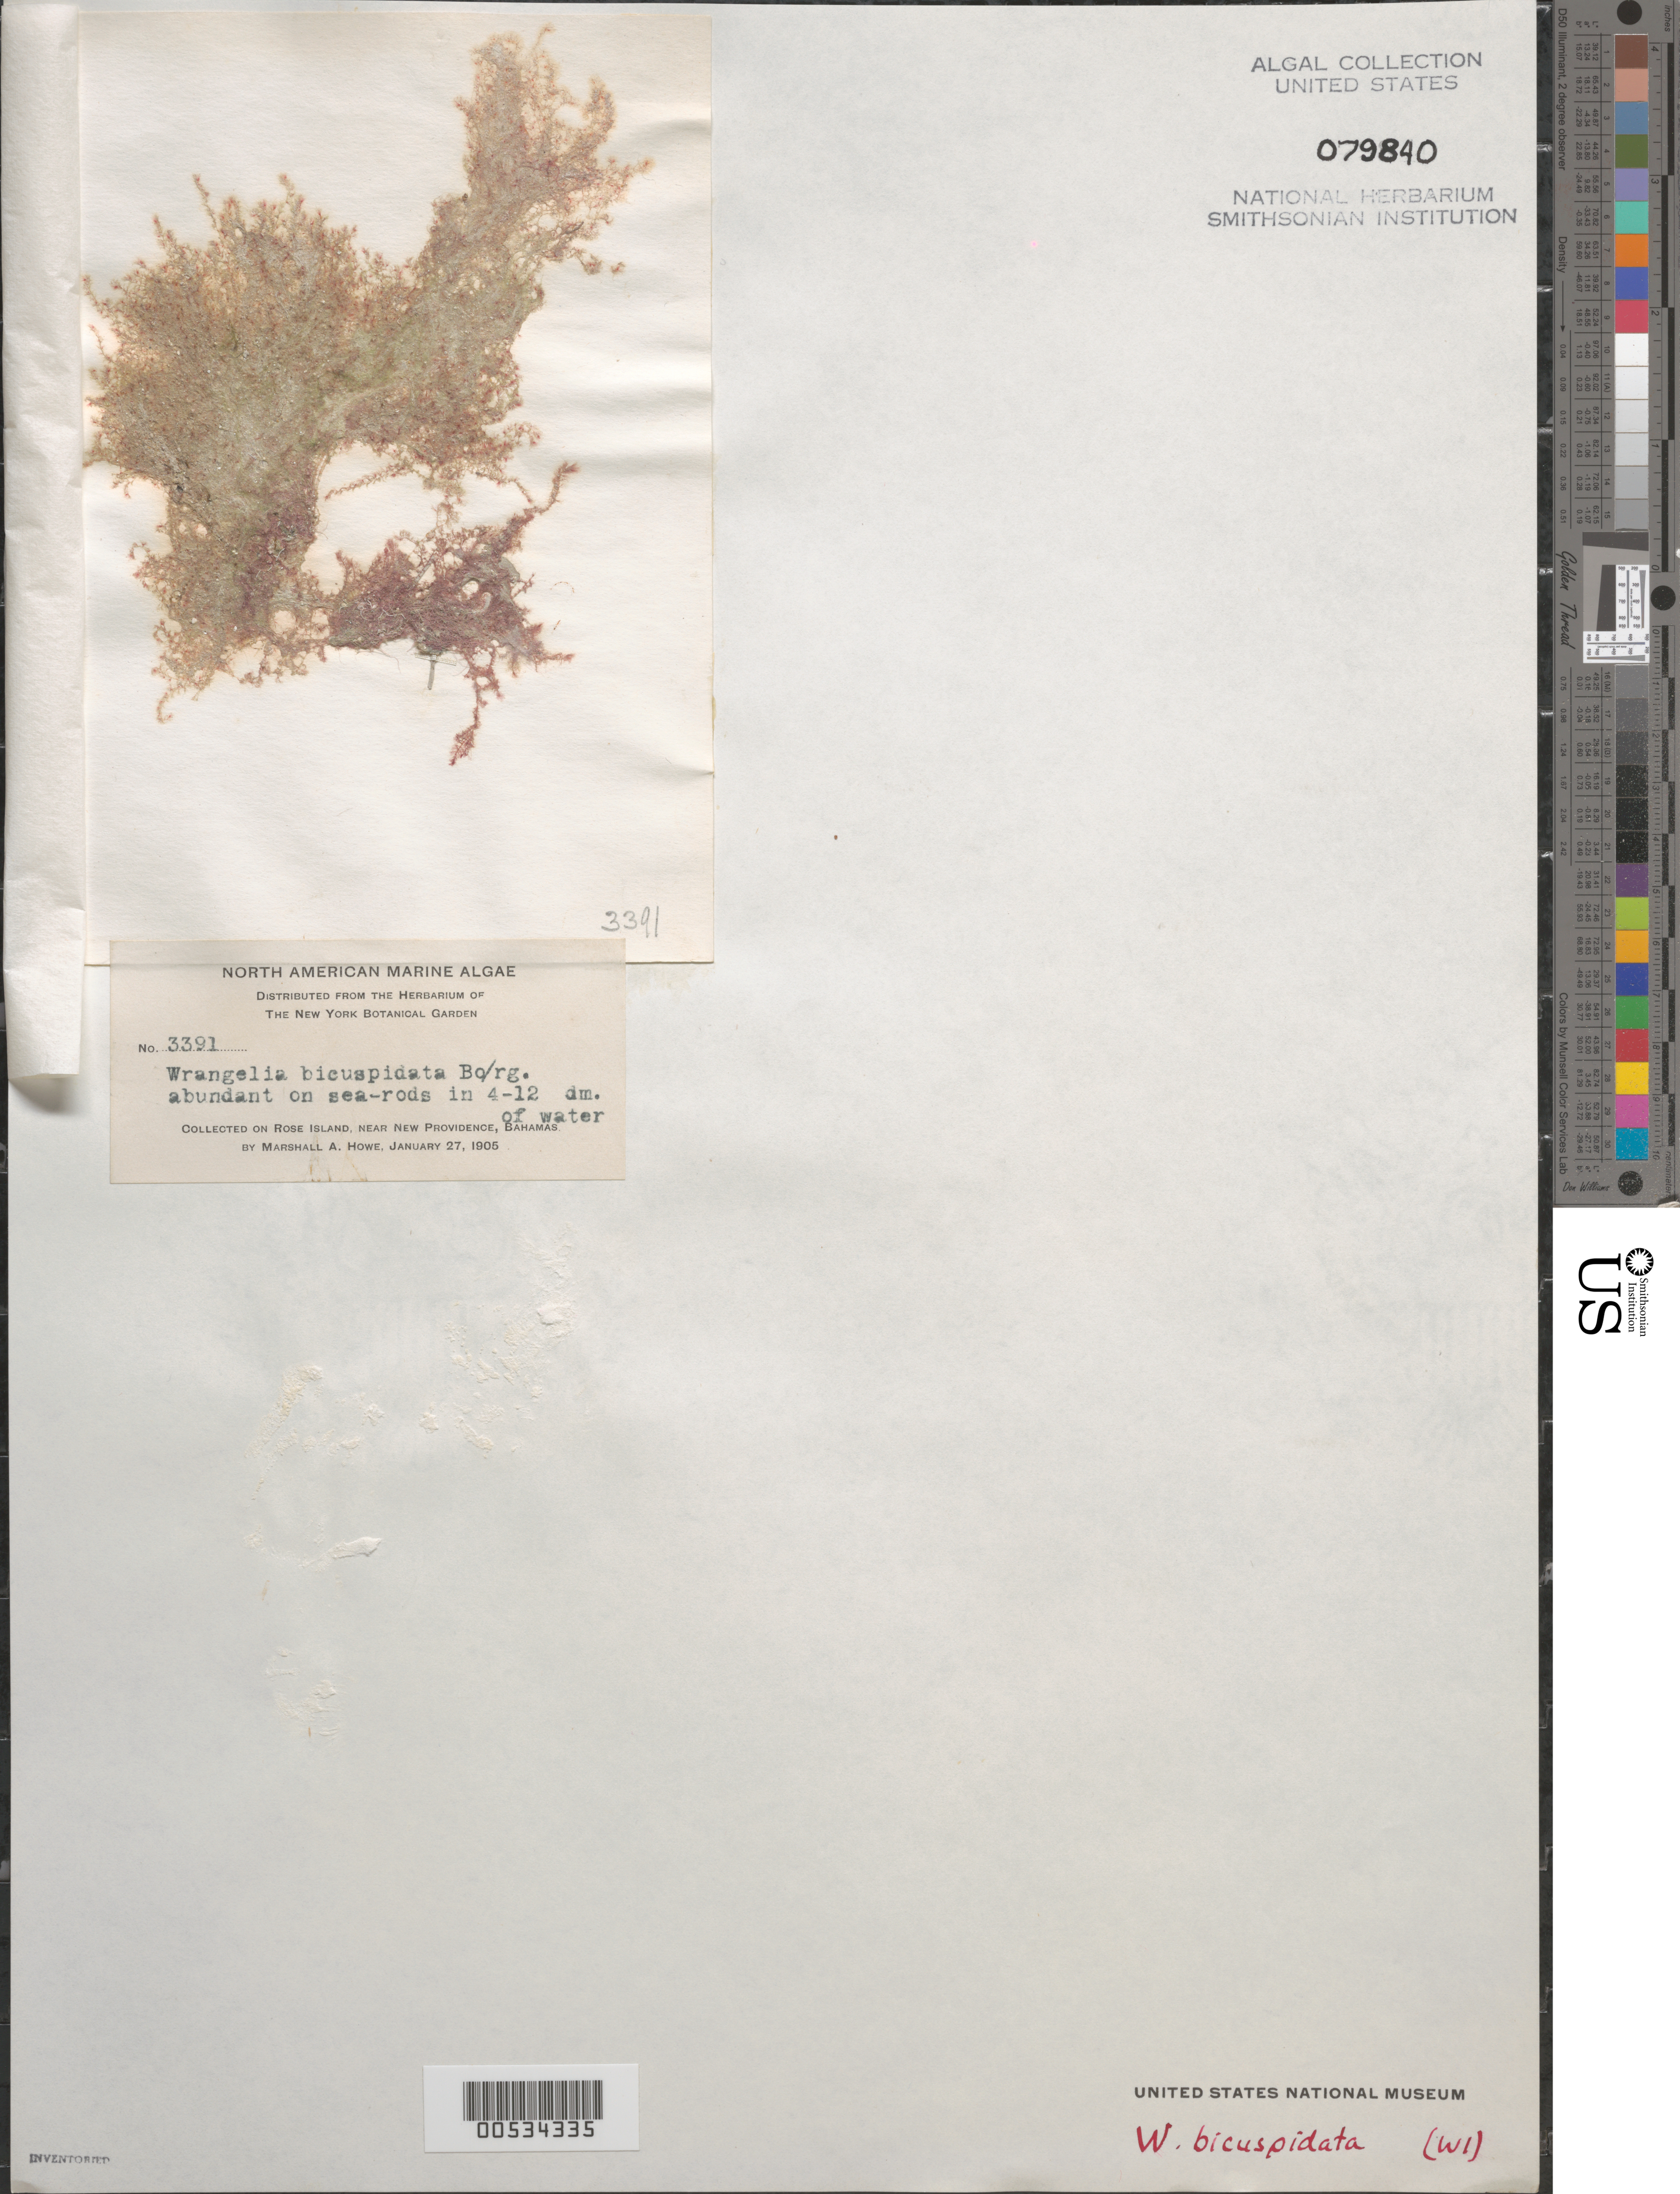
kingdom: Plantae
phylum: Rhodophyta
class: Florideophyceae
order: Ceramiales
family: Wrangeliaceae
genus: Wrangelia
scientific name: Wrangelia bicuspidata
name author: Børgesen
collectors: M. A. Howe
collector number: MAH 3391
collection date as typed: January 27, 1905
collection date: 1905-01-27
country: Bahamas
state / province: New Providence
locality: Rose island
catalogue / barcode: US 79840